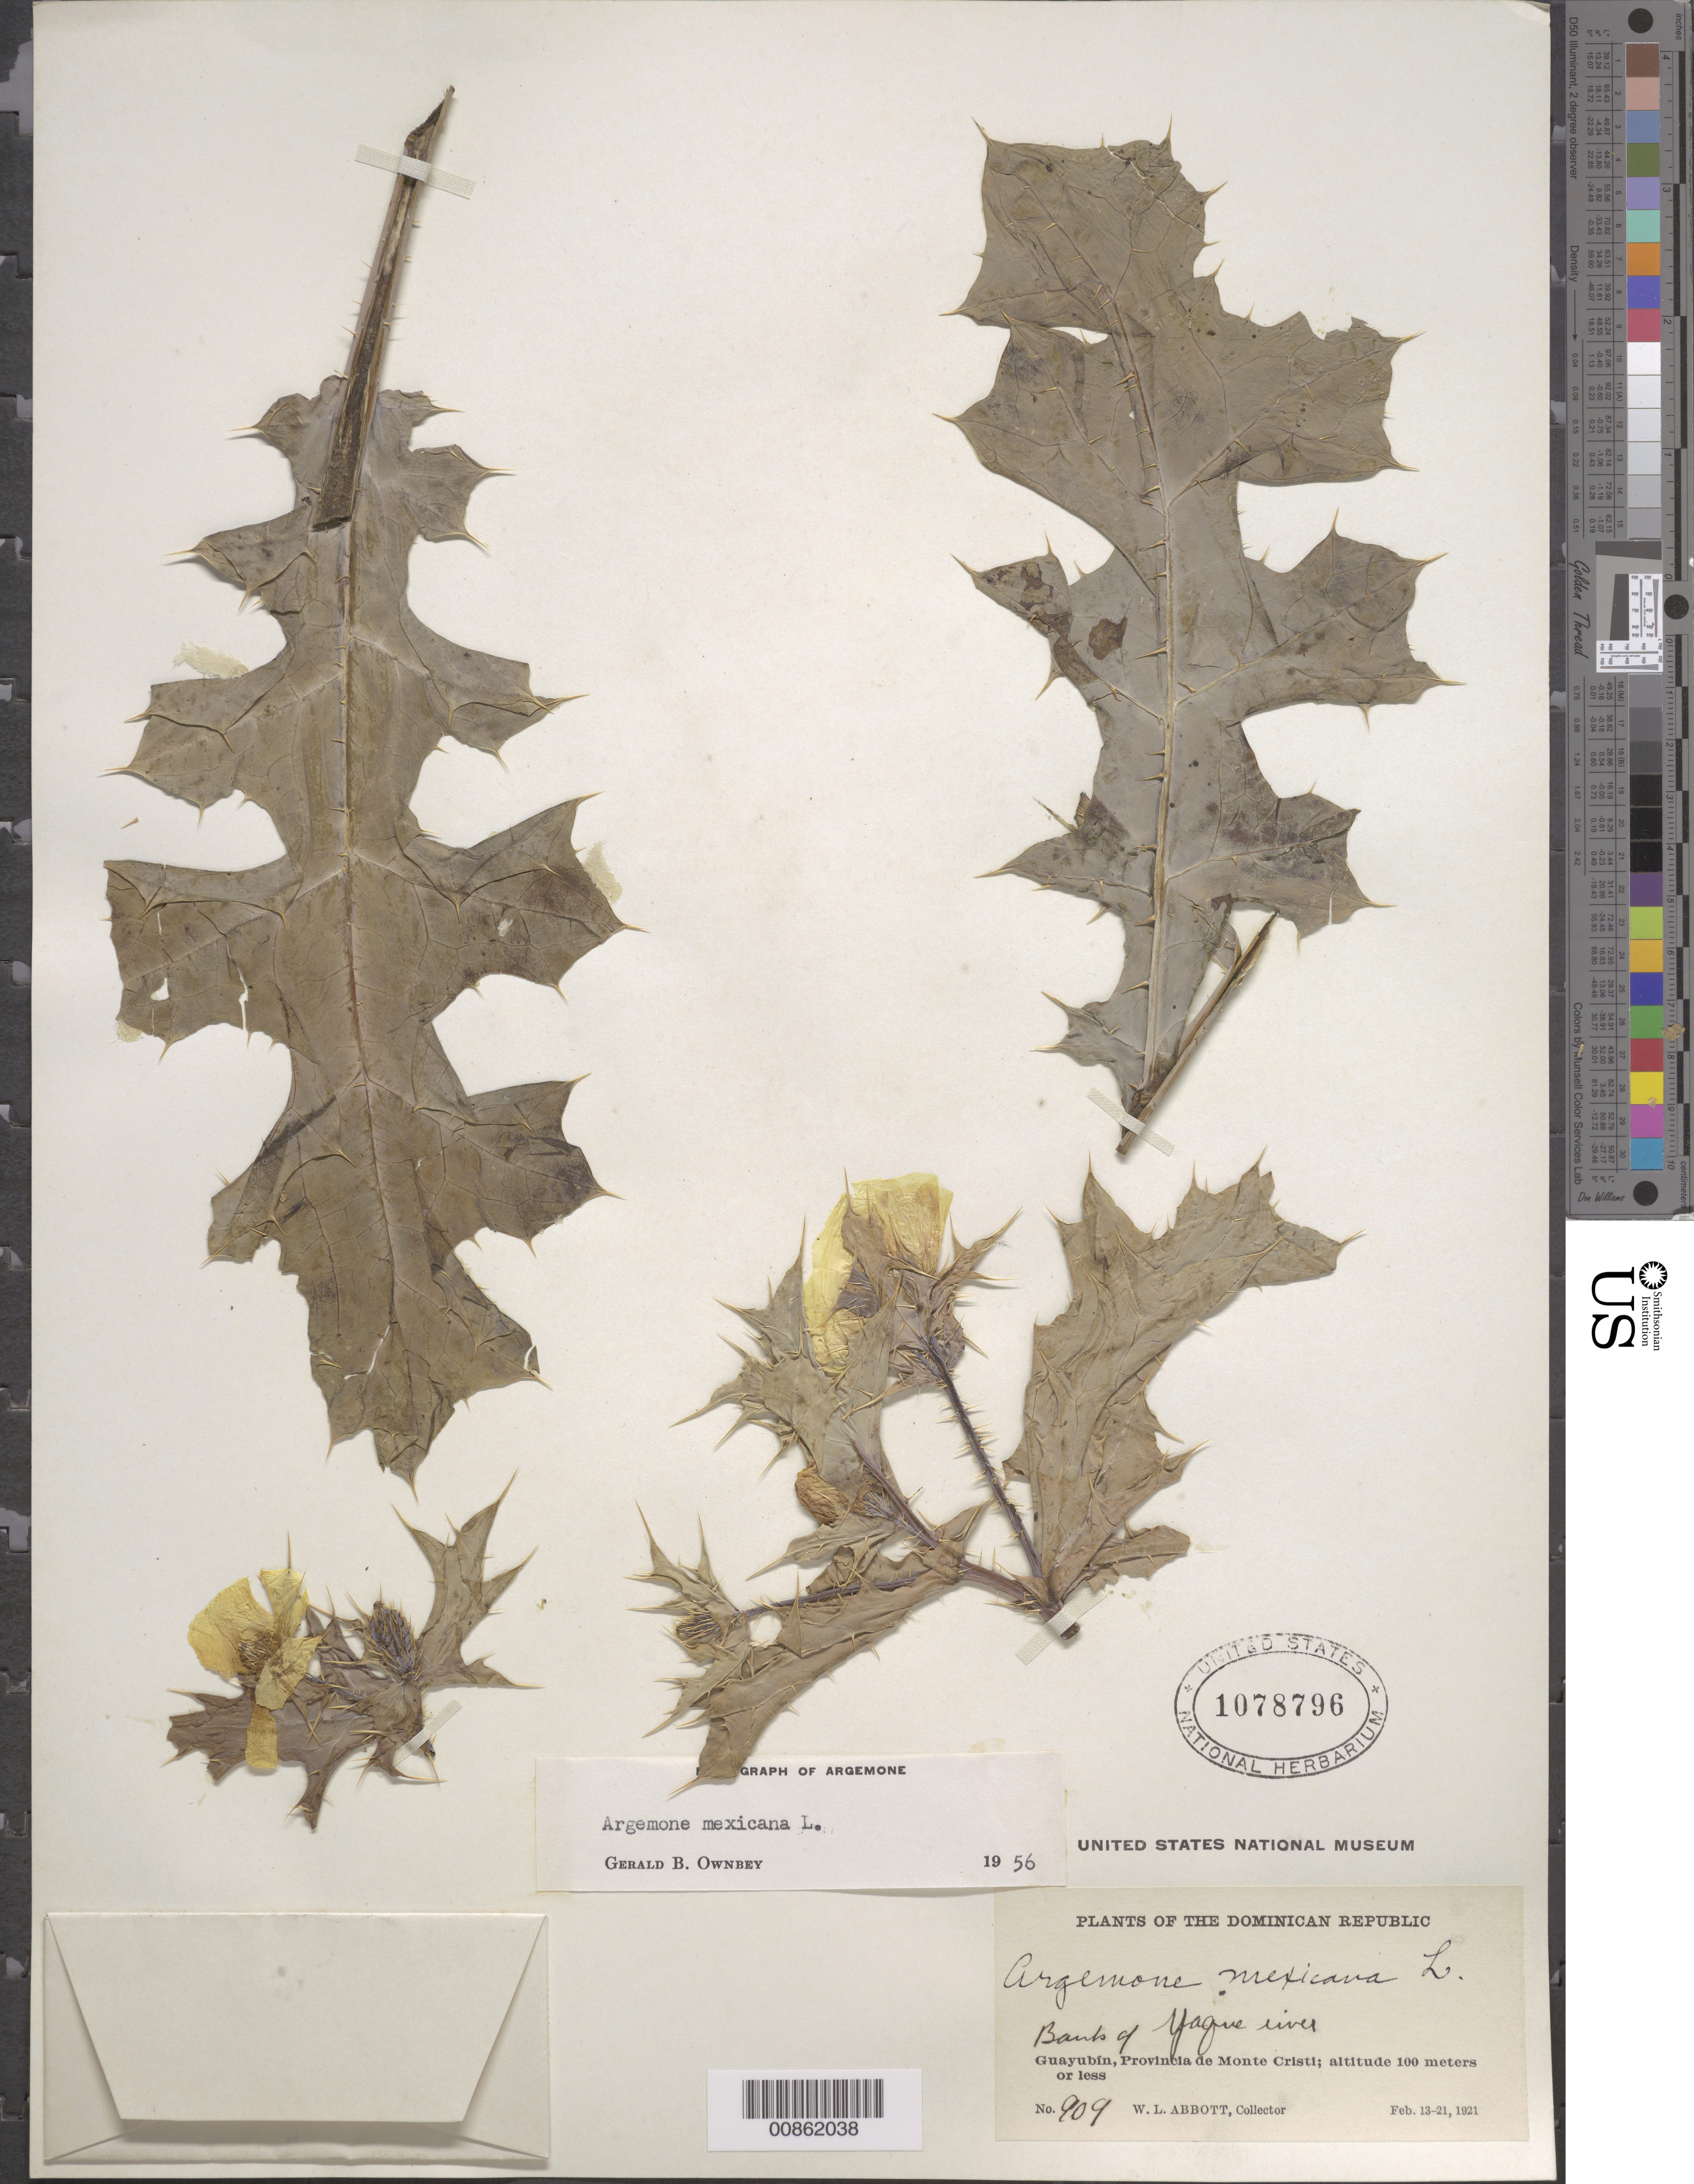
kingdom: Plantae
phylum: Tracheophyta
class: Magnoliopsida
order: Ranunculales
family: Papaveraceae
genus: Argemone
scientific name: Argemone mexicana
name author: L.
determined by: Ownbey, G. B.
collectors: W. L. Abbott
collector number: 909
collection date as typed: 13 Feb 1921 to 21 Feb 1921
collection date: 1921-02-13/1921-02-21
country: Dominican Republic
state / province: Monte Cristi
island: Hispaniola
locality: Guayubín. Banks of Yaque River.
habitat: Banks of river.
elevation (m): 100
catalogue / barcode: US 1078796